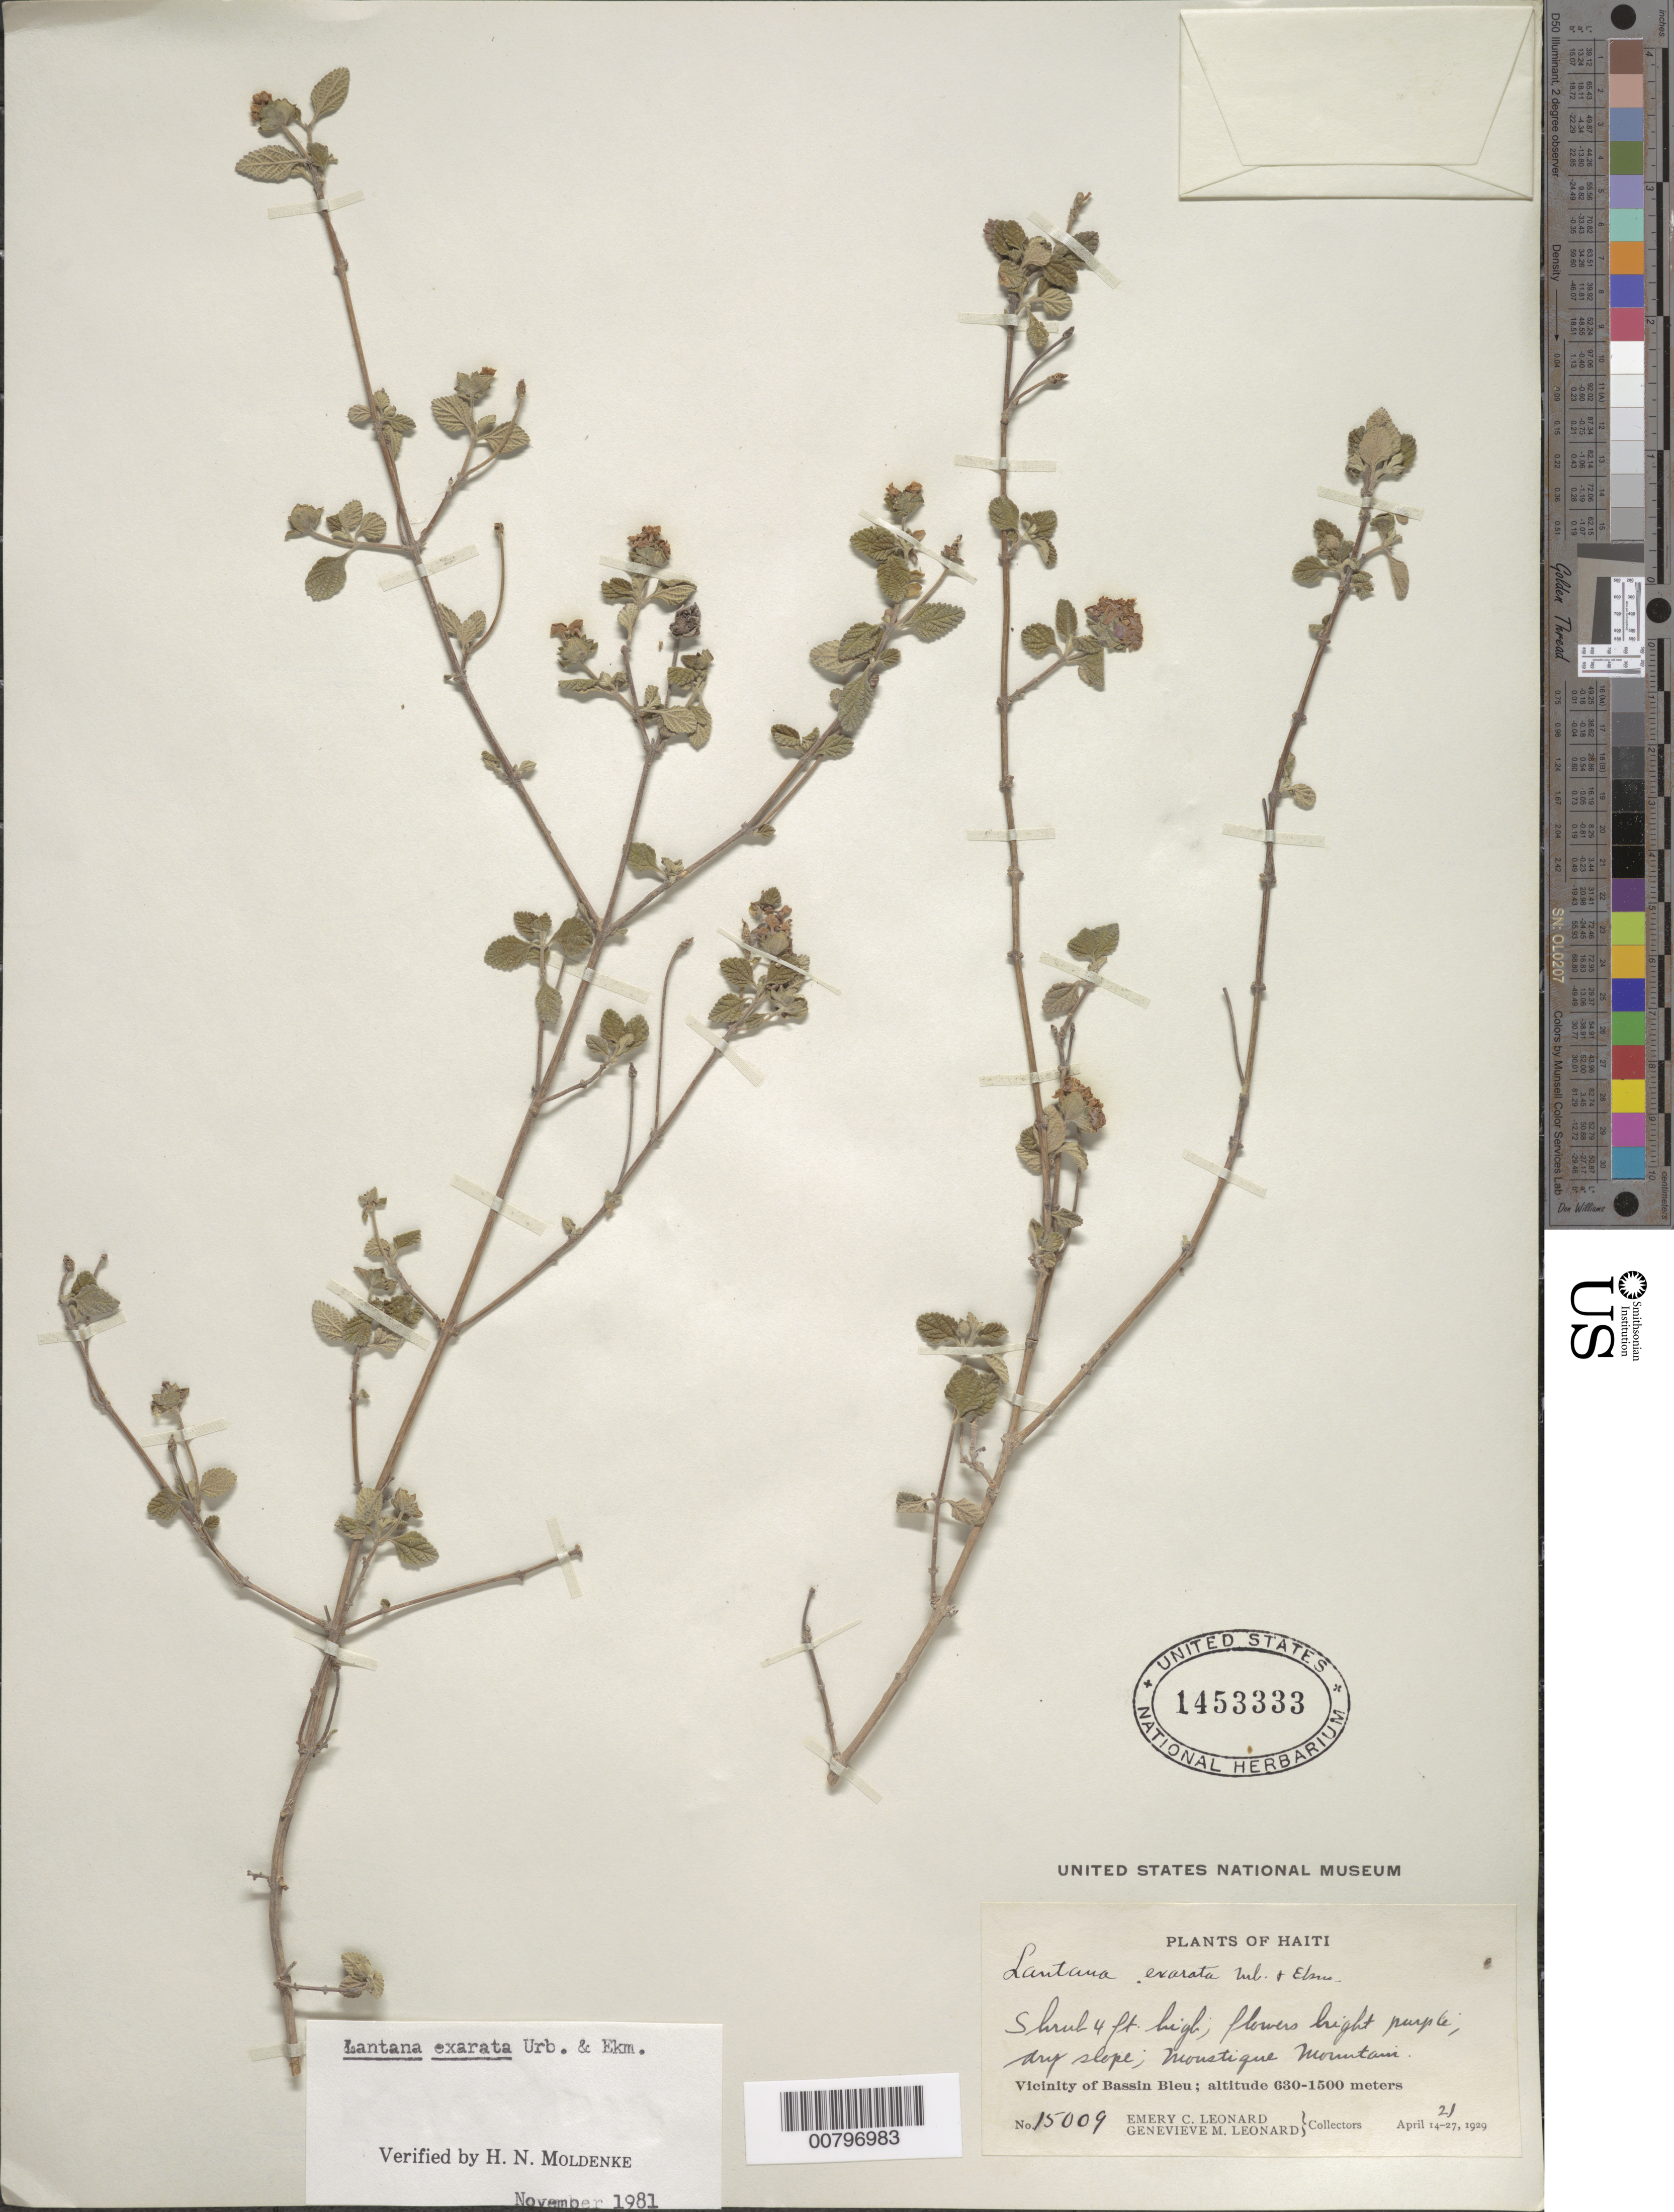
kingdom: Plantae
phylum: Tracheophyta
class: Magnoliopsida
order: Lamiales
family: Verbenaceae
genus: Lantana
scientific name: Lantana exarata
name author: Urb. & Ekman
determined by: Moldenke, H. N.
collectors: E. C. Leonard & G. M. Leonard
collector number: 15009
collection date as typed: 21 Apr 1929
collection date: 1929-04-21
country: Haiti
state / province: Nord-Ouest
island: Hispaniola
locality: Vicinity of Bassin Bleu, Moustique Mountain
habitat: Dry slope of mountain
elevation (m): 630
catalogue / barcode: US 1453333